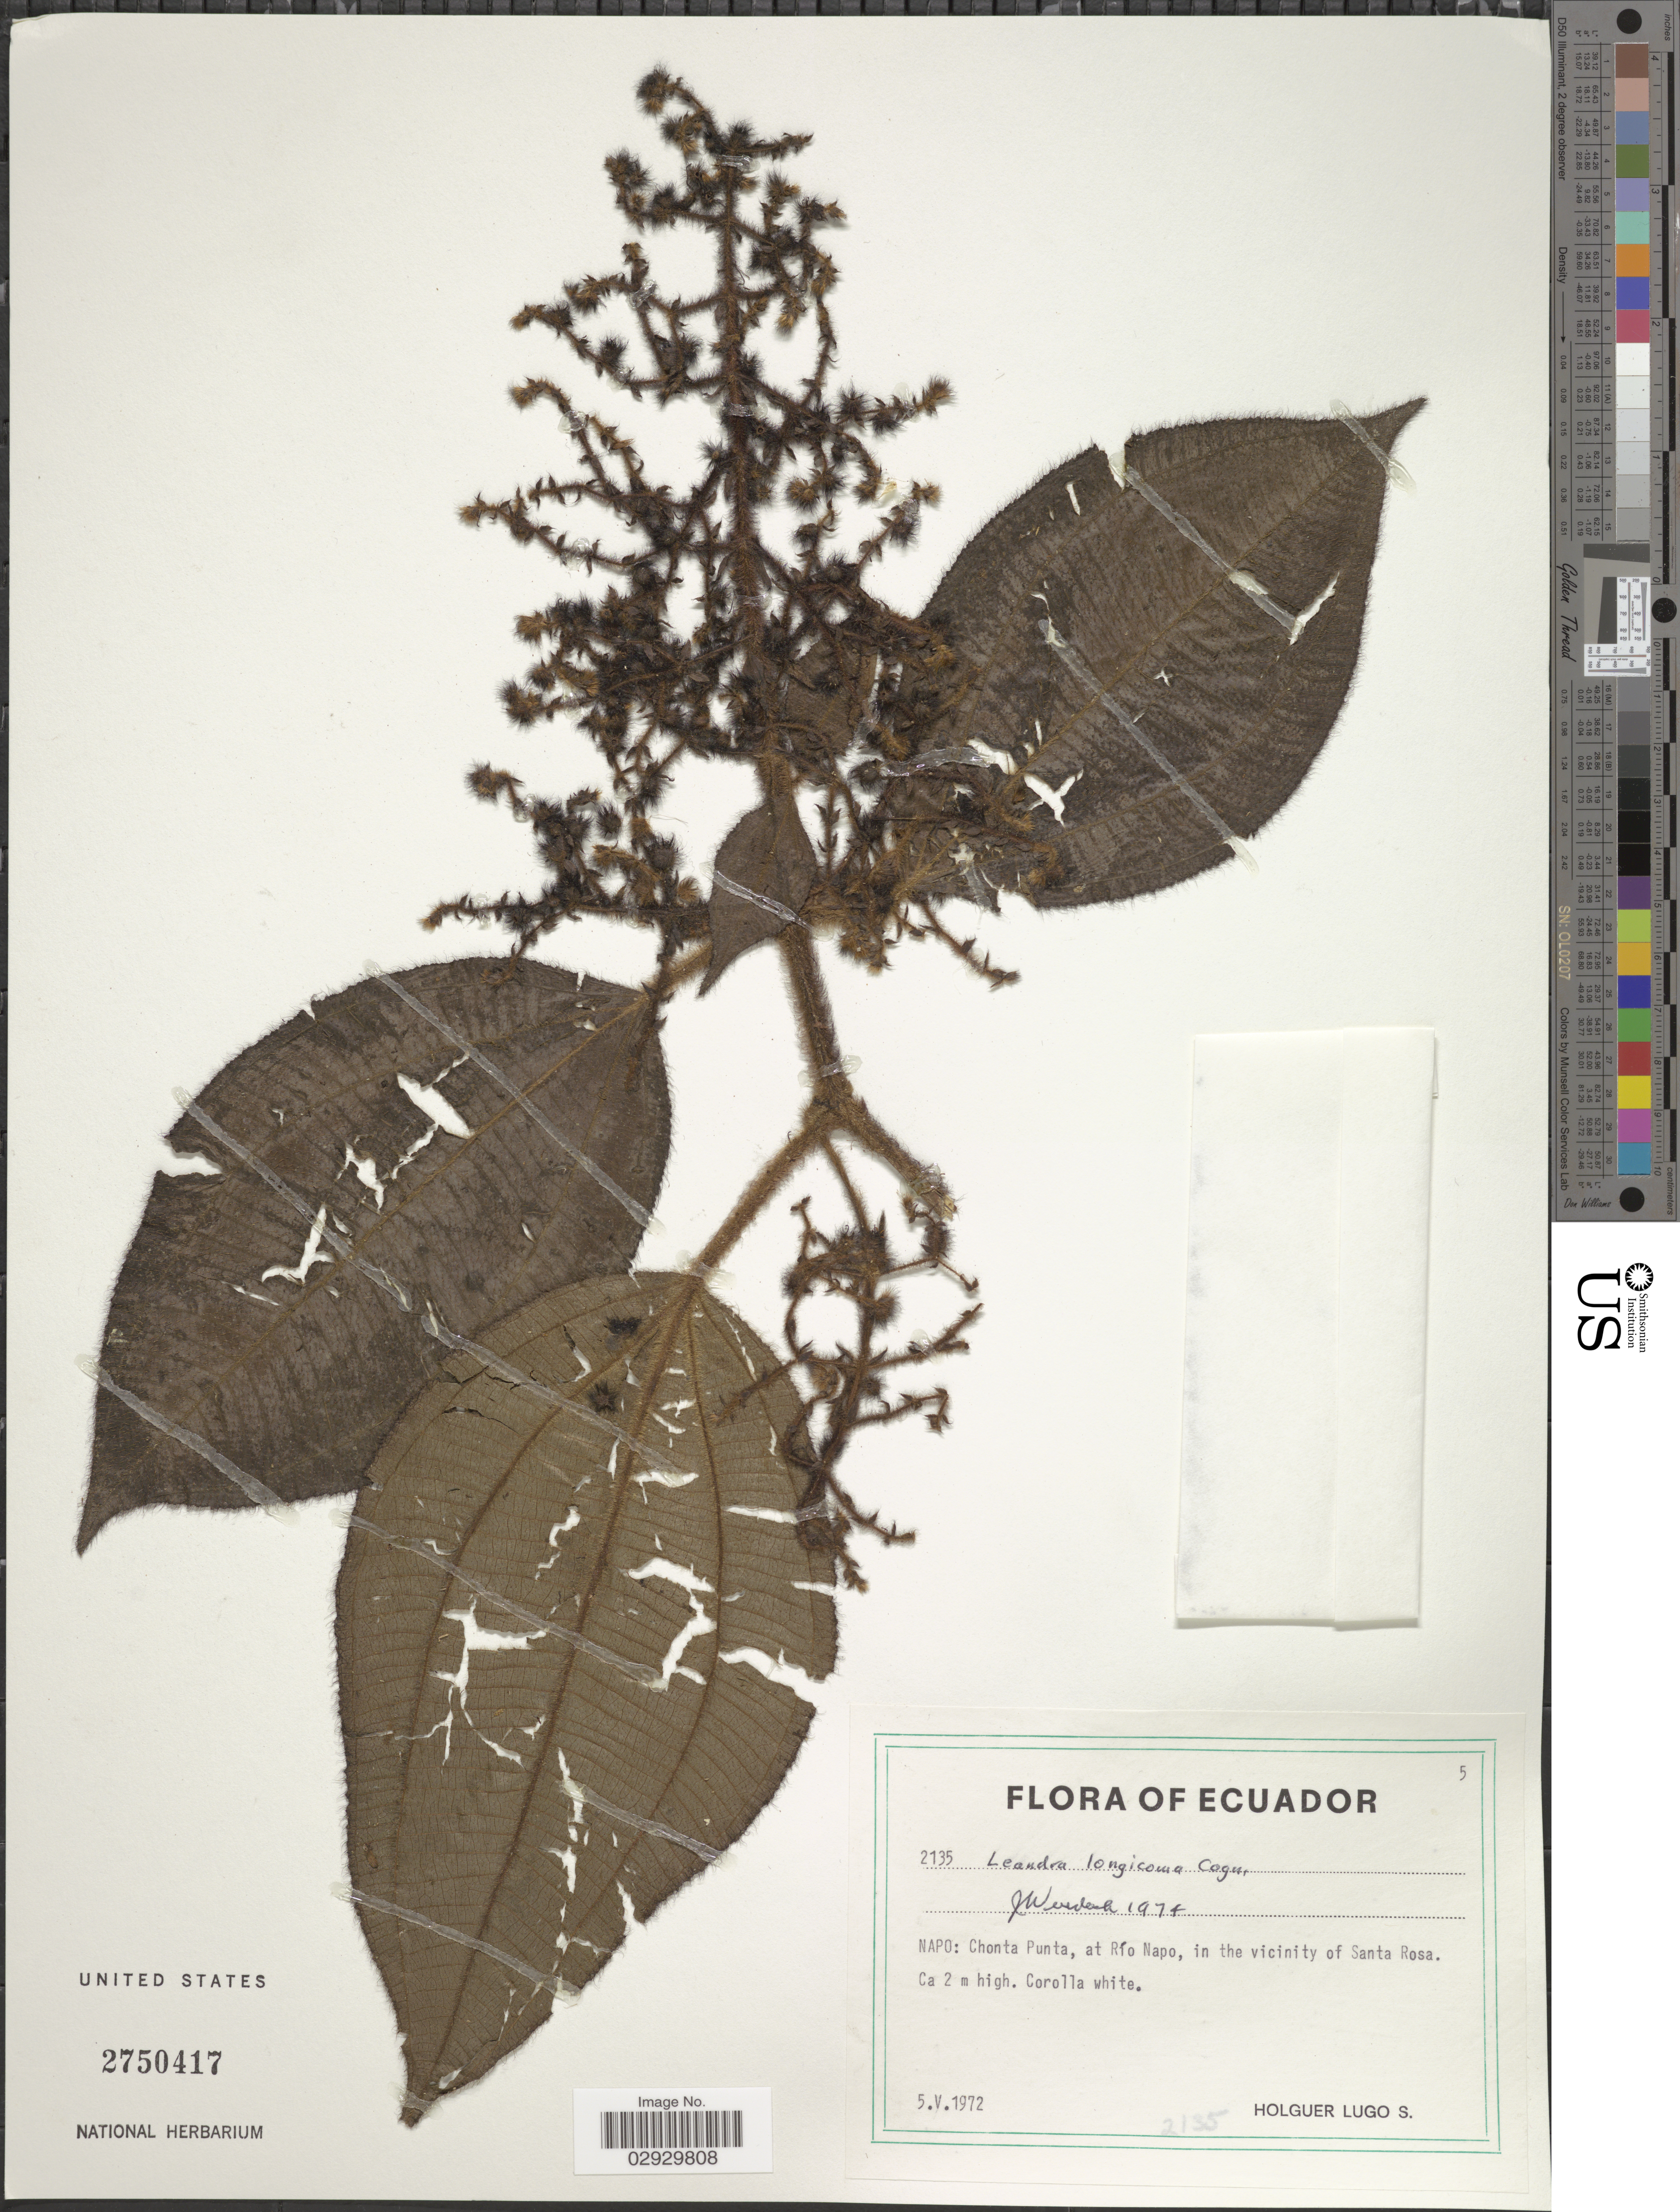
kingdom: Plantae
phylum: Tracheophyta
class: Magnoliopsida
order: Myrtales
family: Melastomataceae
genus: Leandra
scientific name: Leandra longicoma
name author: Cogn.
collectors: H. Lugo S.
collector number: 2135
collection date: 1972-05-05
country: Ecuador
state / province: Napo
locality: Chonta Punta, at Río Napo, in the vicinity of Santa Rosa.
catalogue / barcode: US 2750417